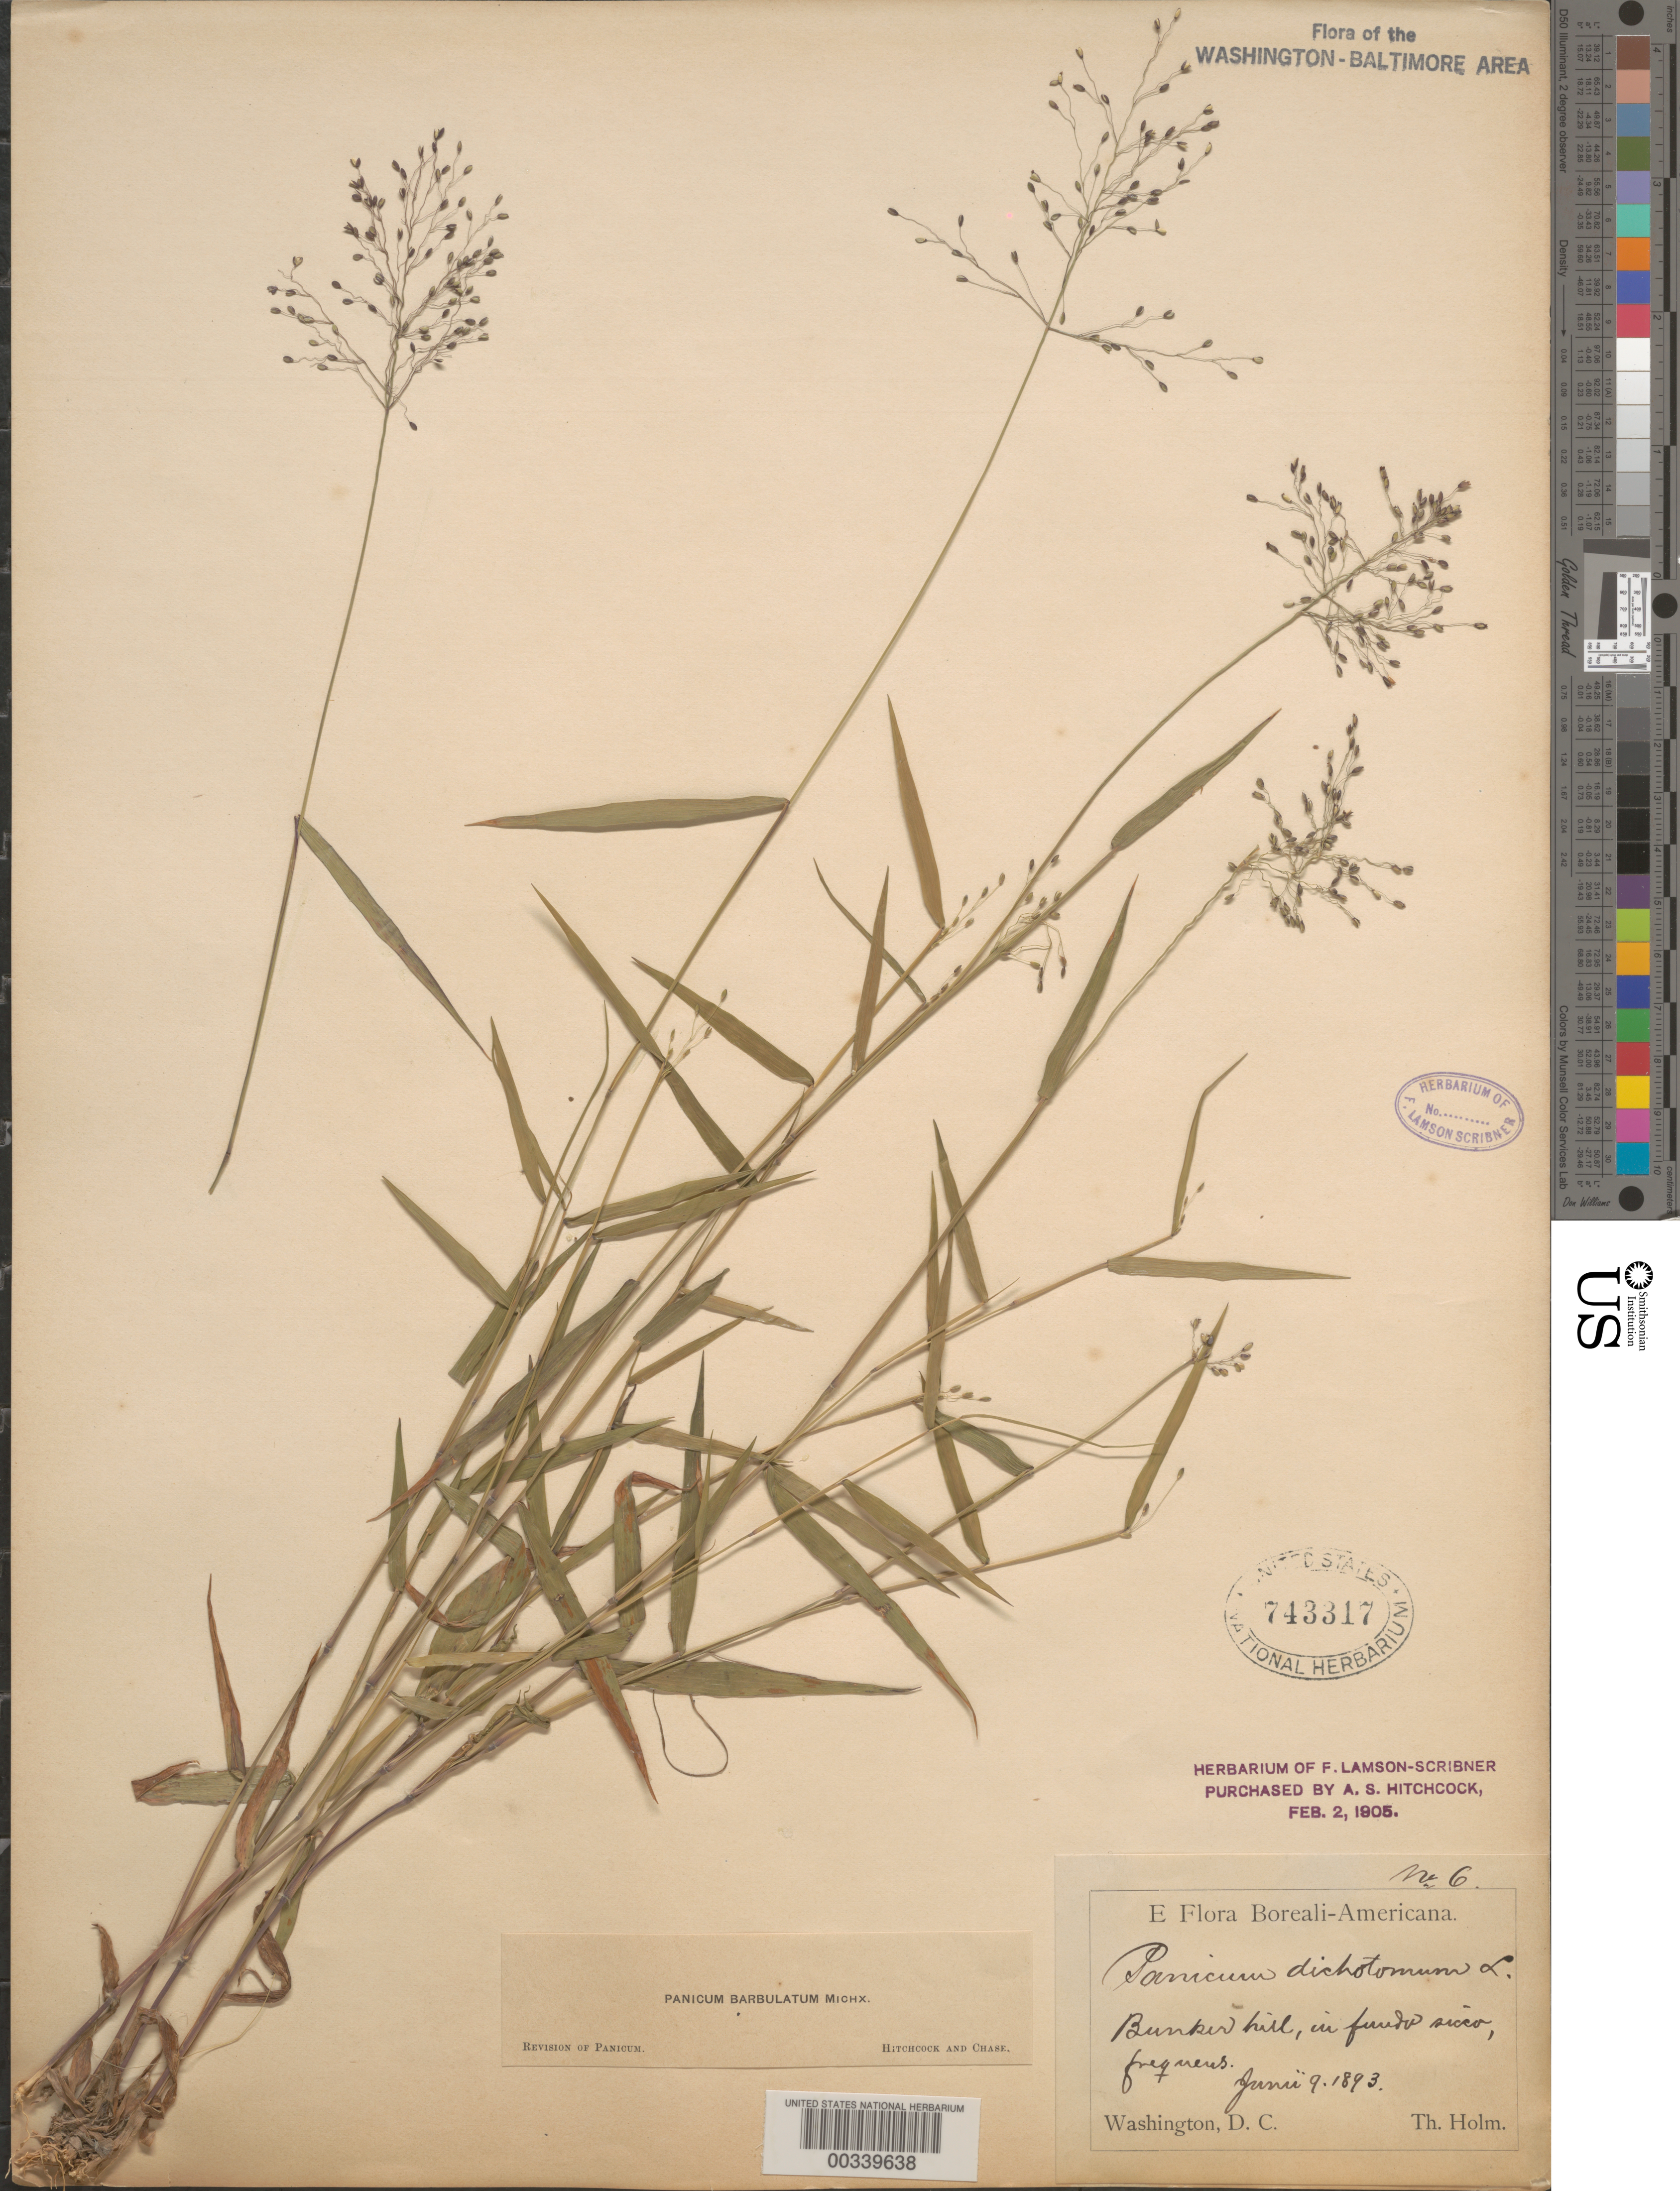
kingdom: Plantae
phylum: Tracheophyta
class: Liliopsida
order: Poales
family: Poaceae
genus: Dichanthelium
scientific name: Dichanthelium dichotomum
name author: (L.) Gould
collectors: T. Holm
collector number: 6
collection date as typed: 09 Jun 1893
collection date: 1893-06-09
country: United States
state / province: District of Columbia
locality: Bunker Hill Fort Circle Parks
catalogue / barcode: US 743317